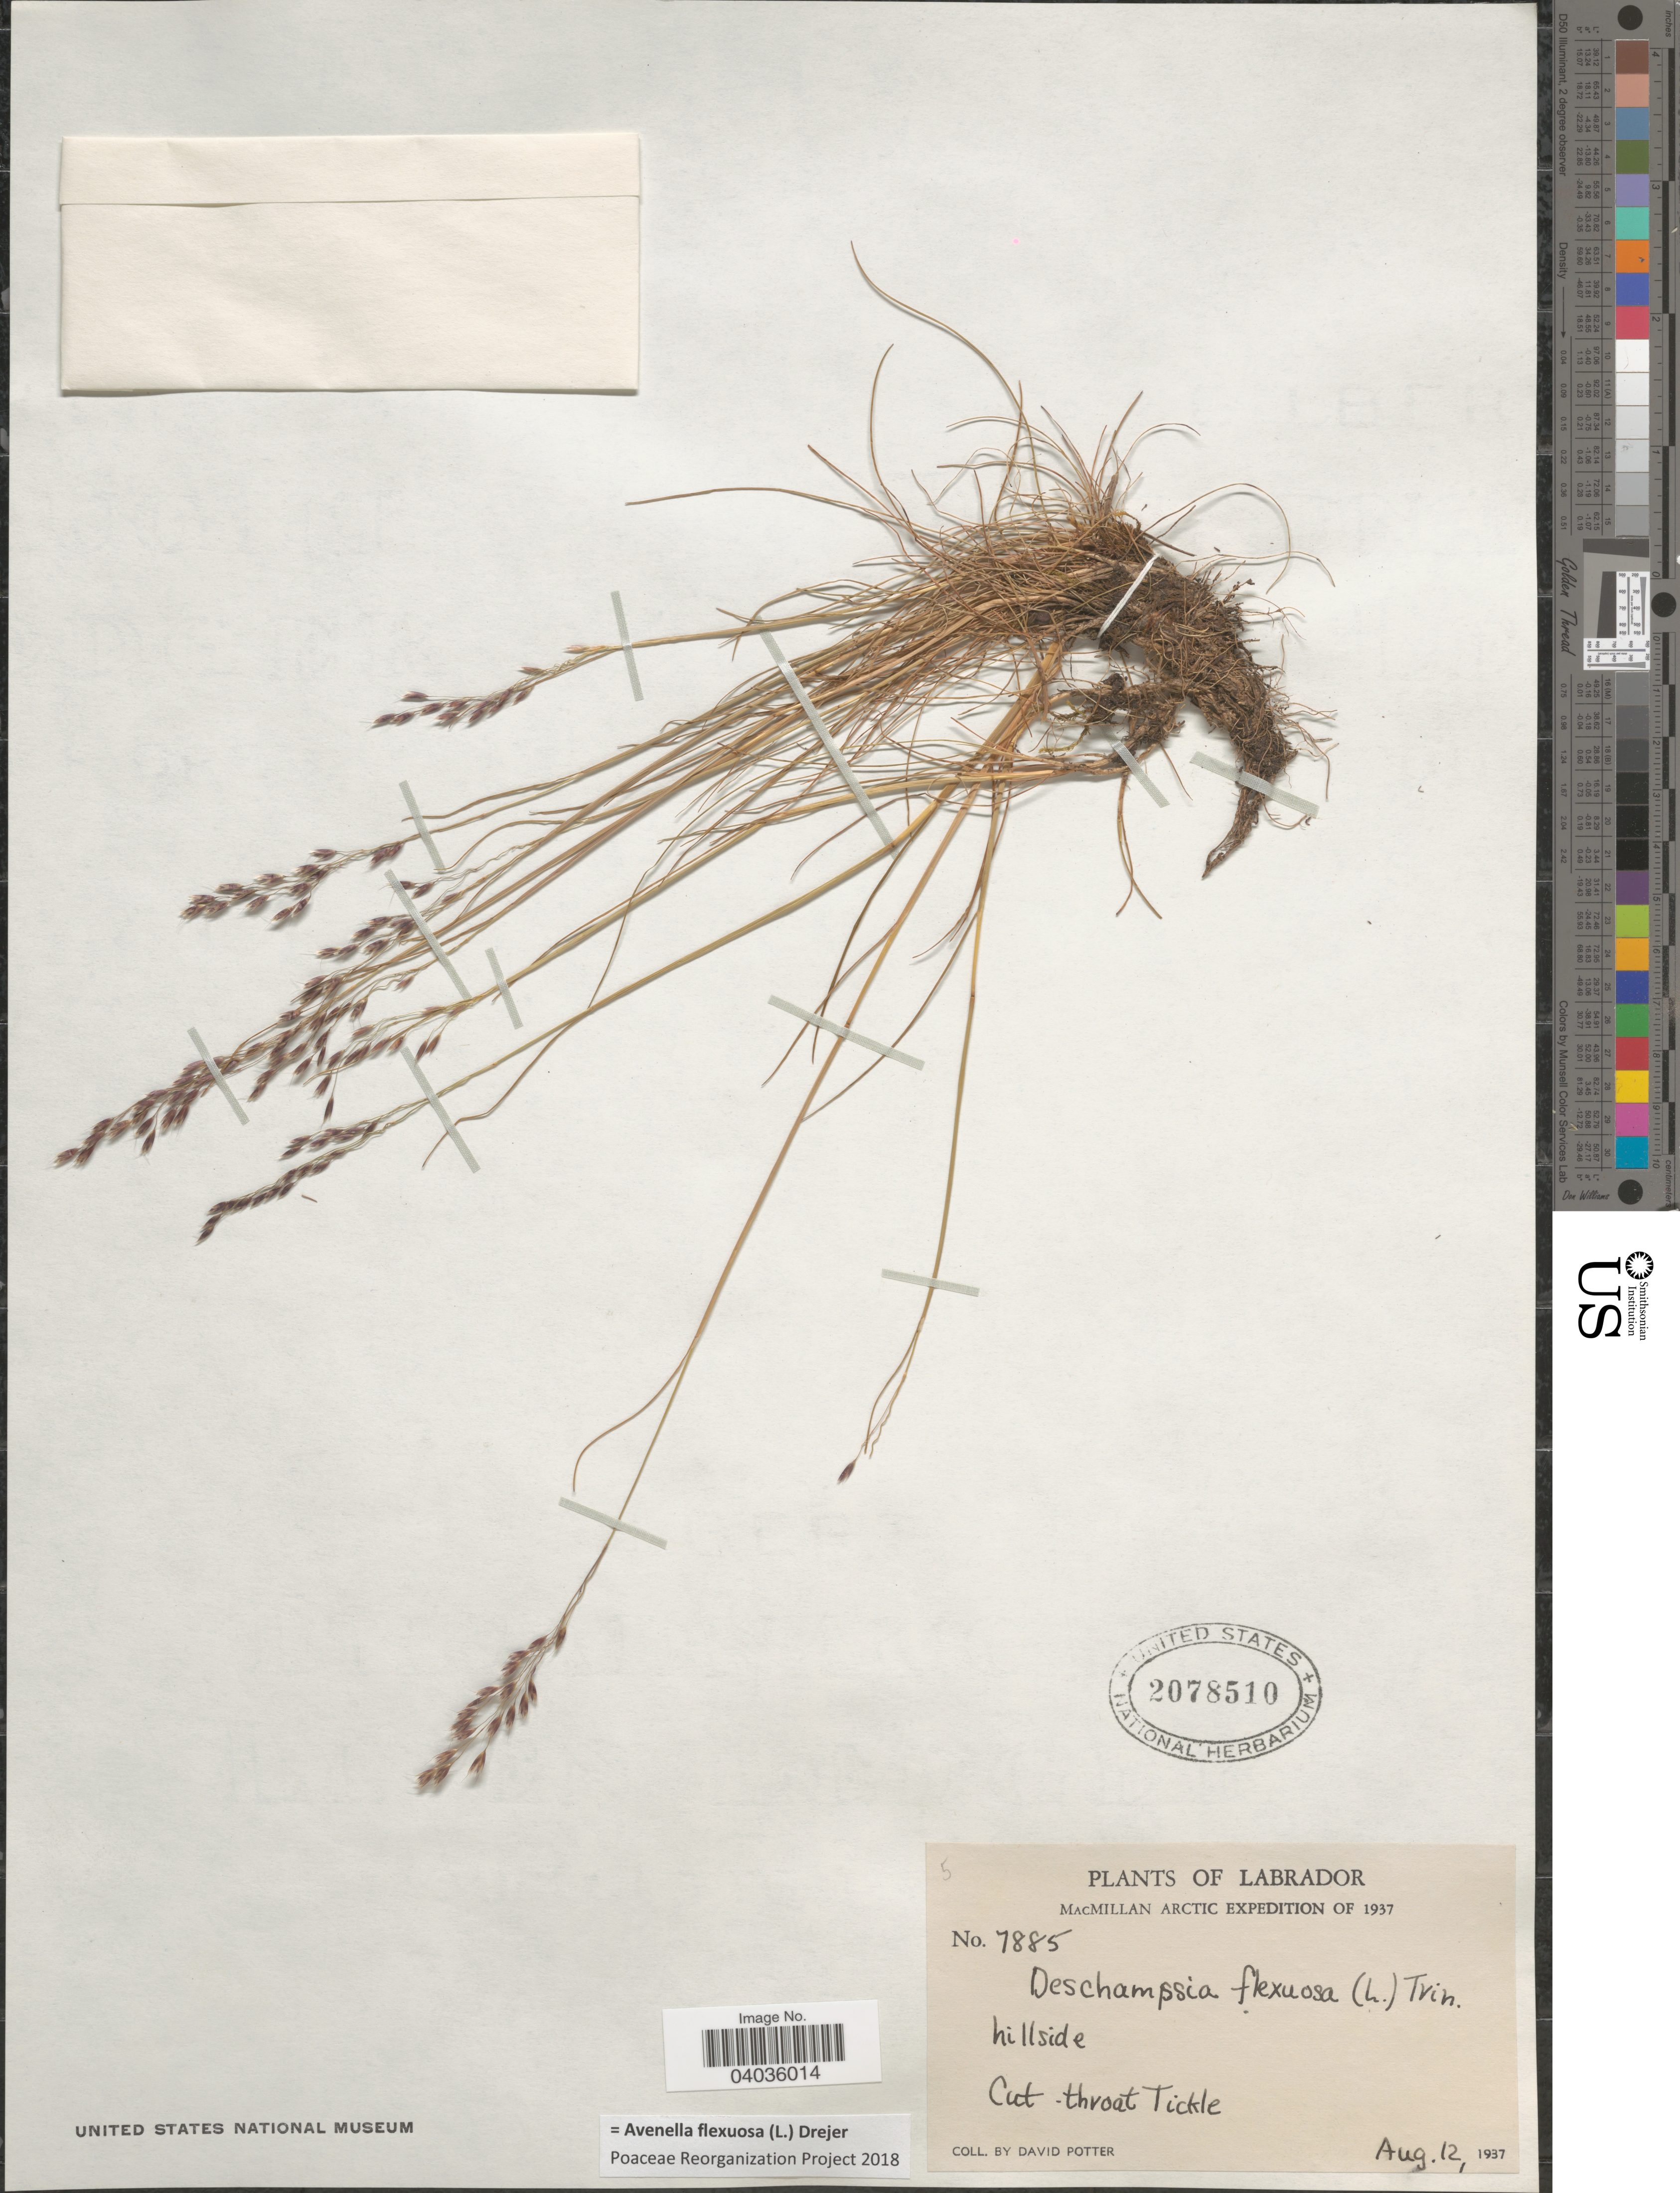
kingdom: Plantae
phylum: Tracheophyta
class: Liliopsida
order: Poales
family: Poaceae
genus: Avenella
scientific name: Avenella flexuosa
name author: (L.) Drejer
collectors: D. Potter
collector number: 7885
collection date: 1937-08-12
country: Canada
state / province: Newfoundland and Labrador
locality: Labrador. Cut-throat Tickle.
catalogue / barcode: US 2078510